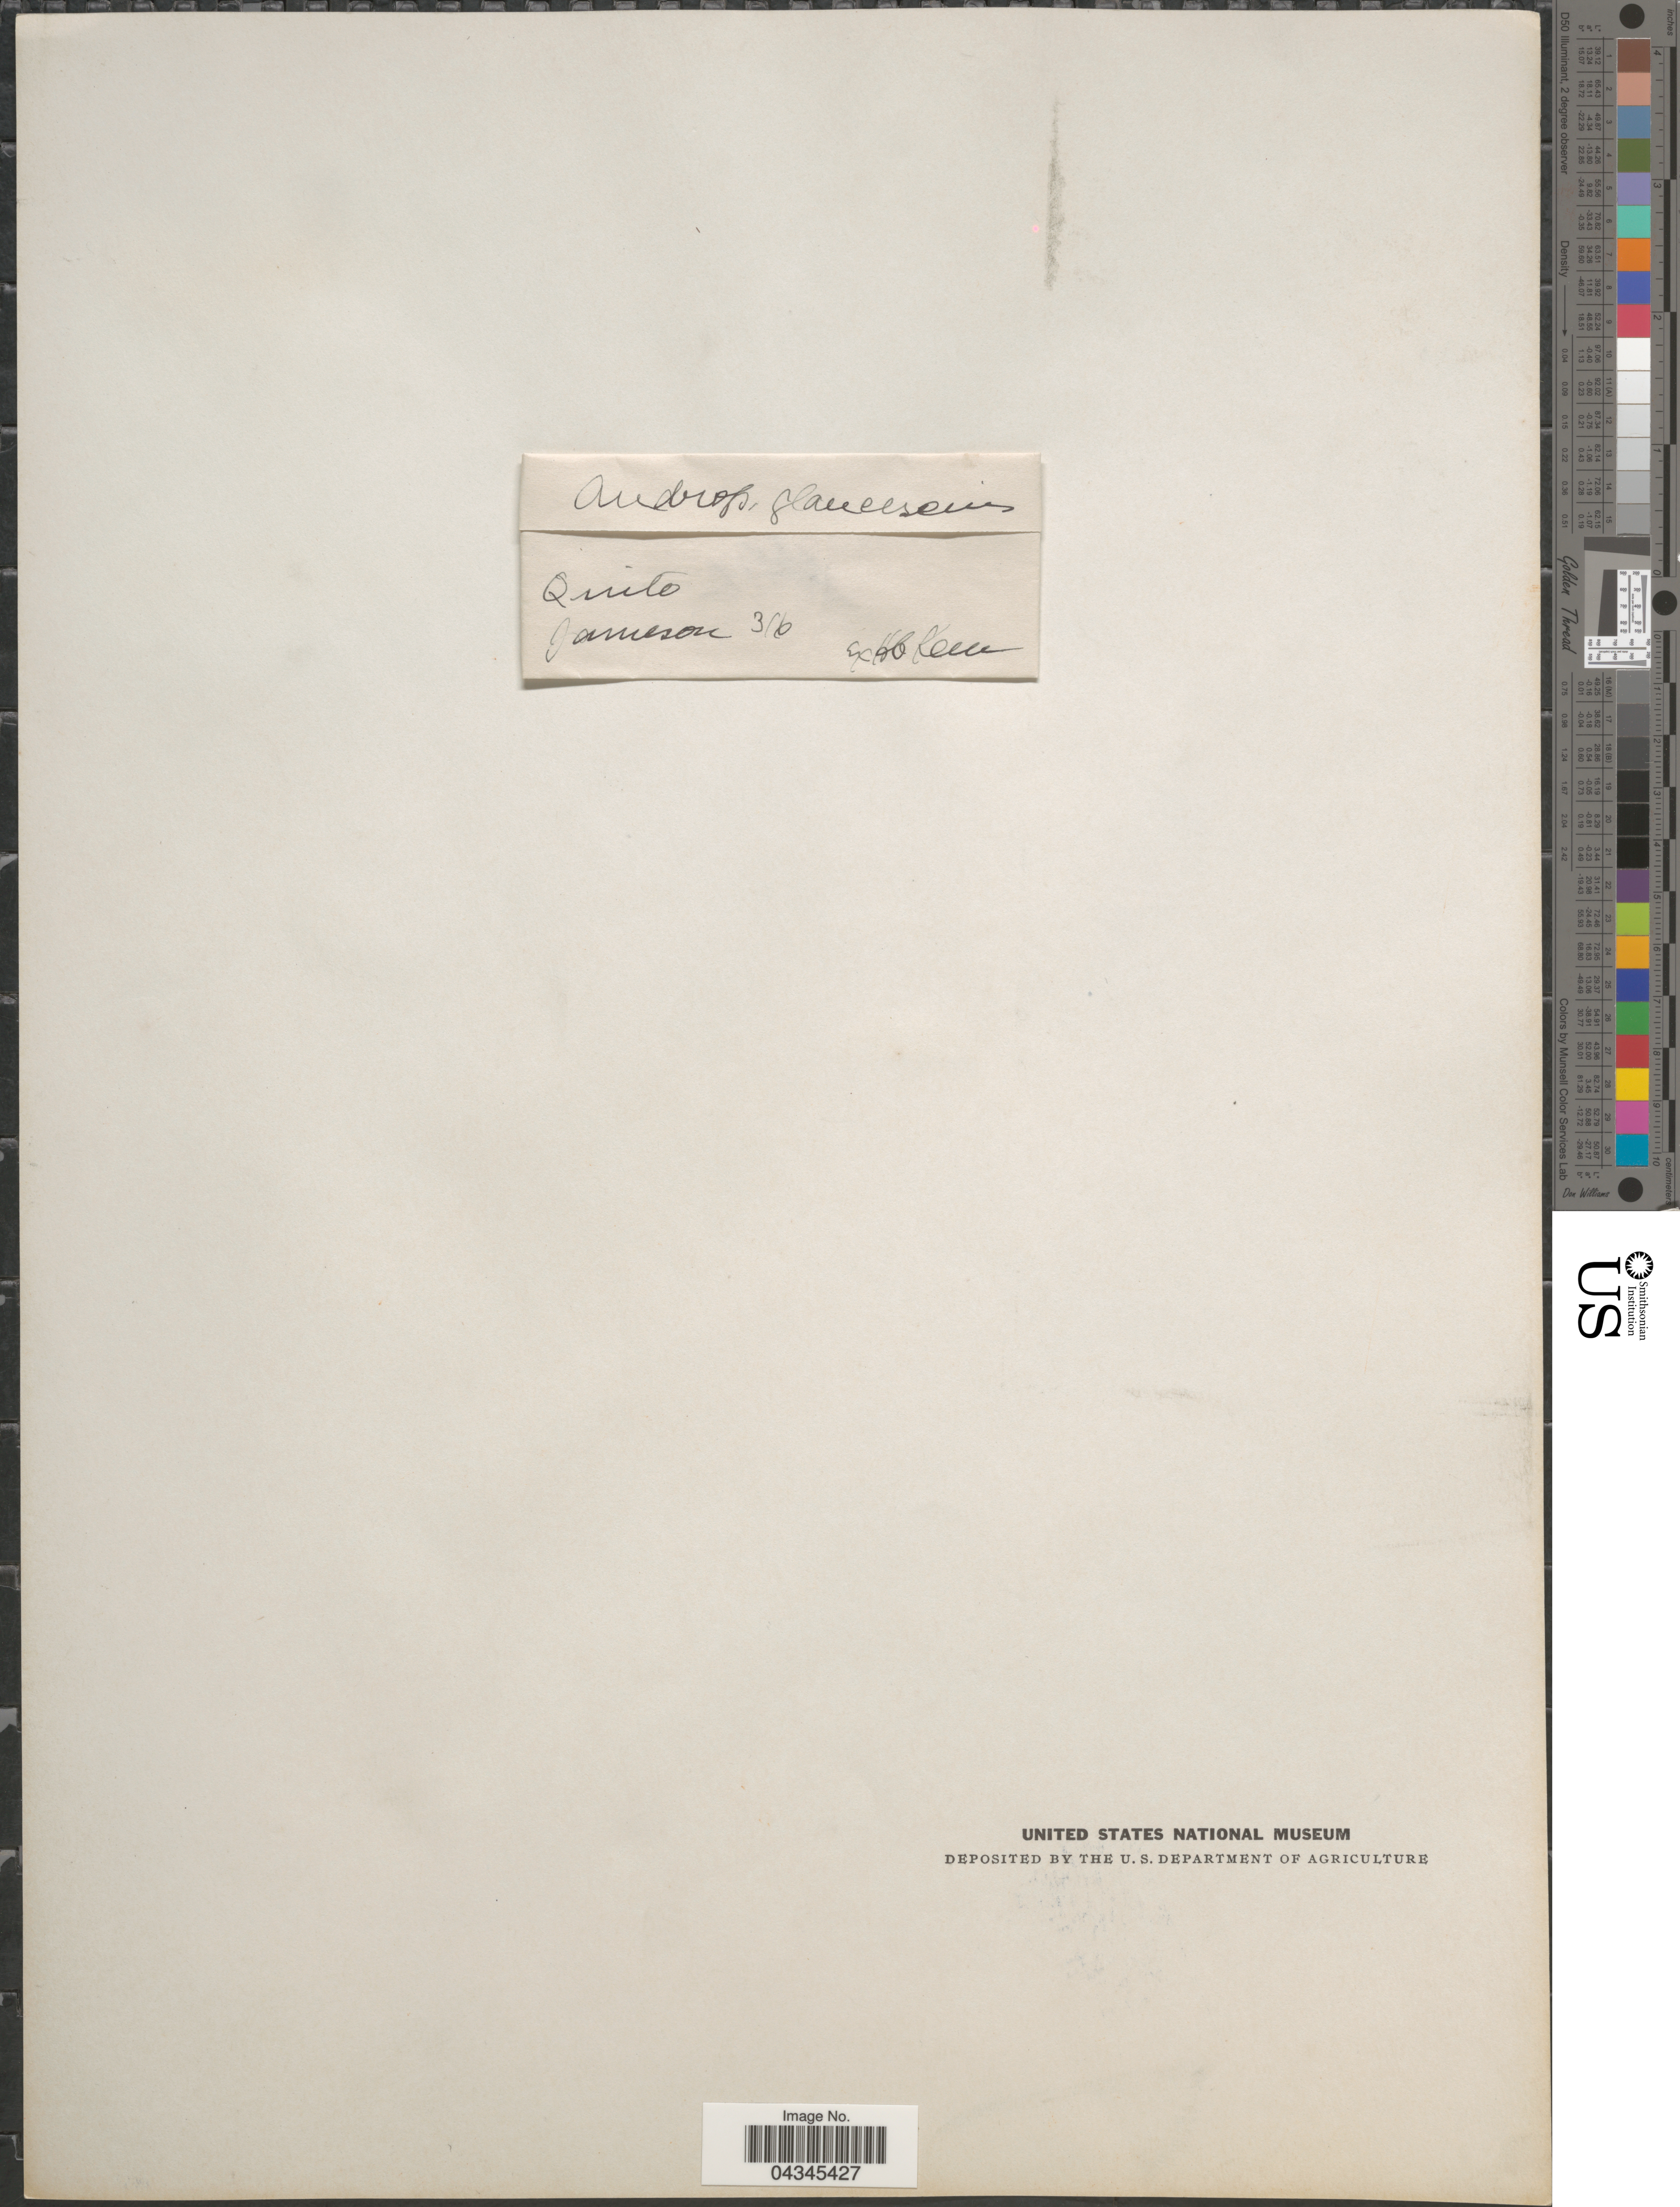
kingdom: Plantae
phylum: Tracheophyta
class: Liliopsida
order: Poales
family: Poaceae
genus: Andropogon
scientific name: Andropogon glaucescens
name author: Kunth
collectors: -- Jameson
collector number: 316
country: Ecuador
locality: Quito.